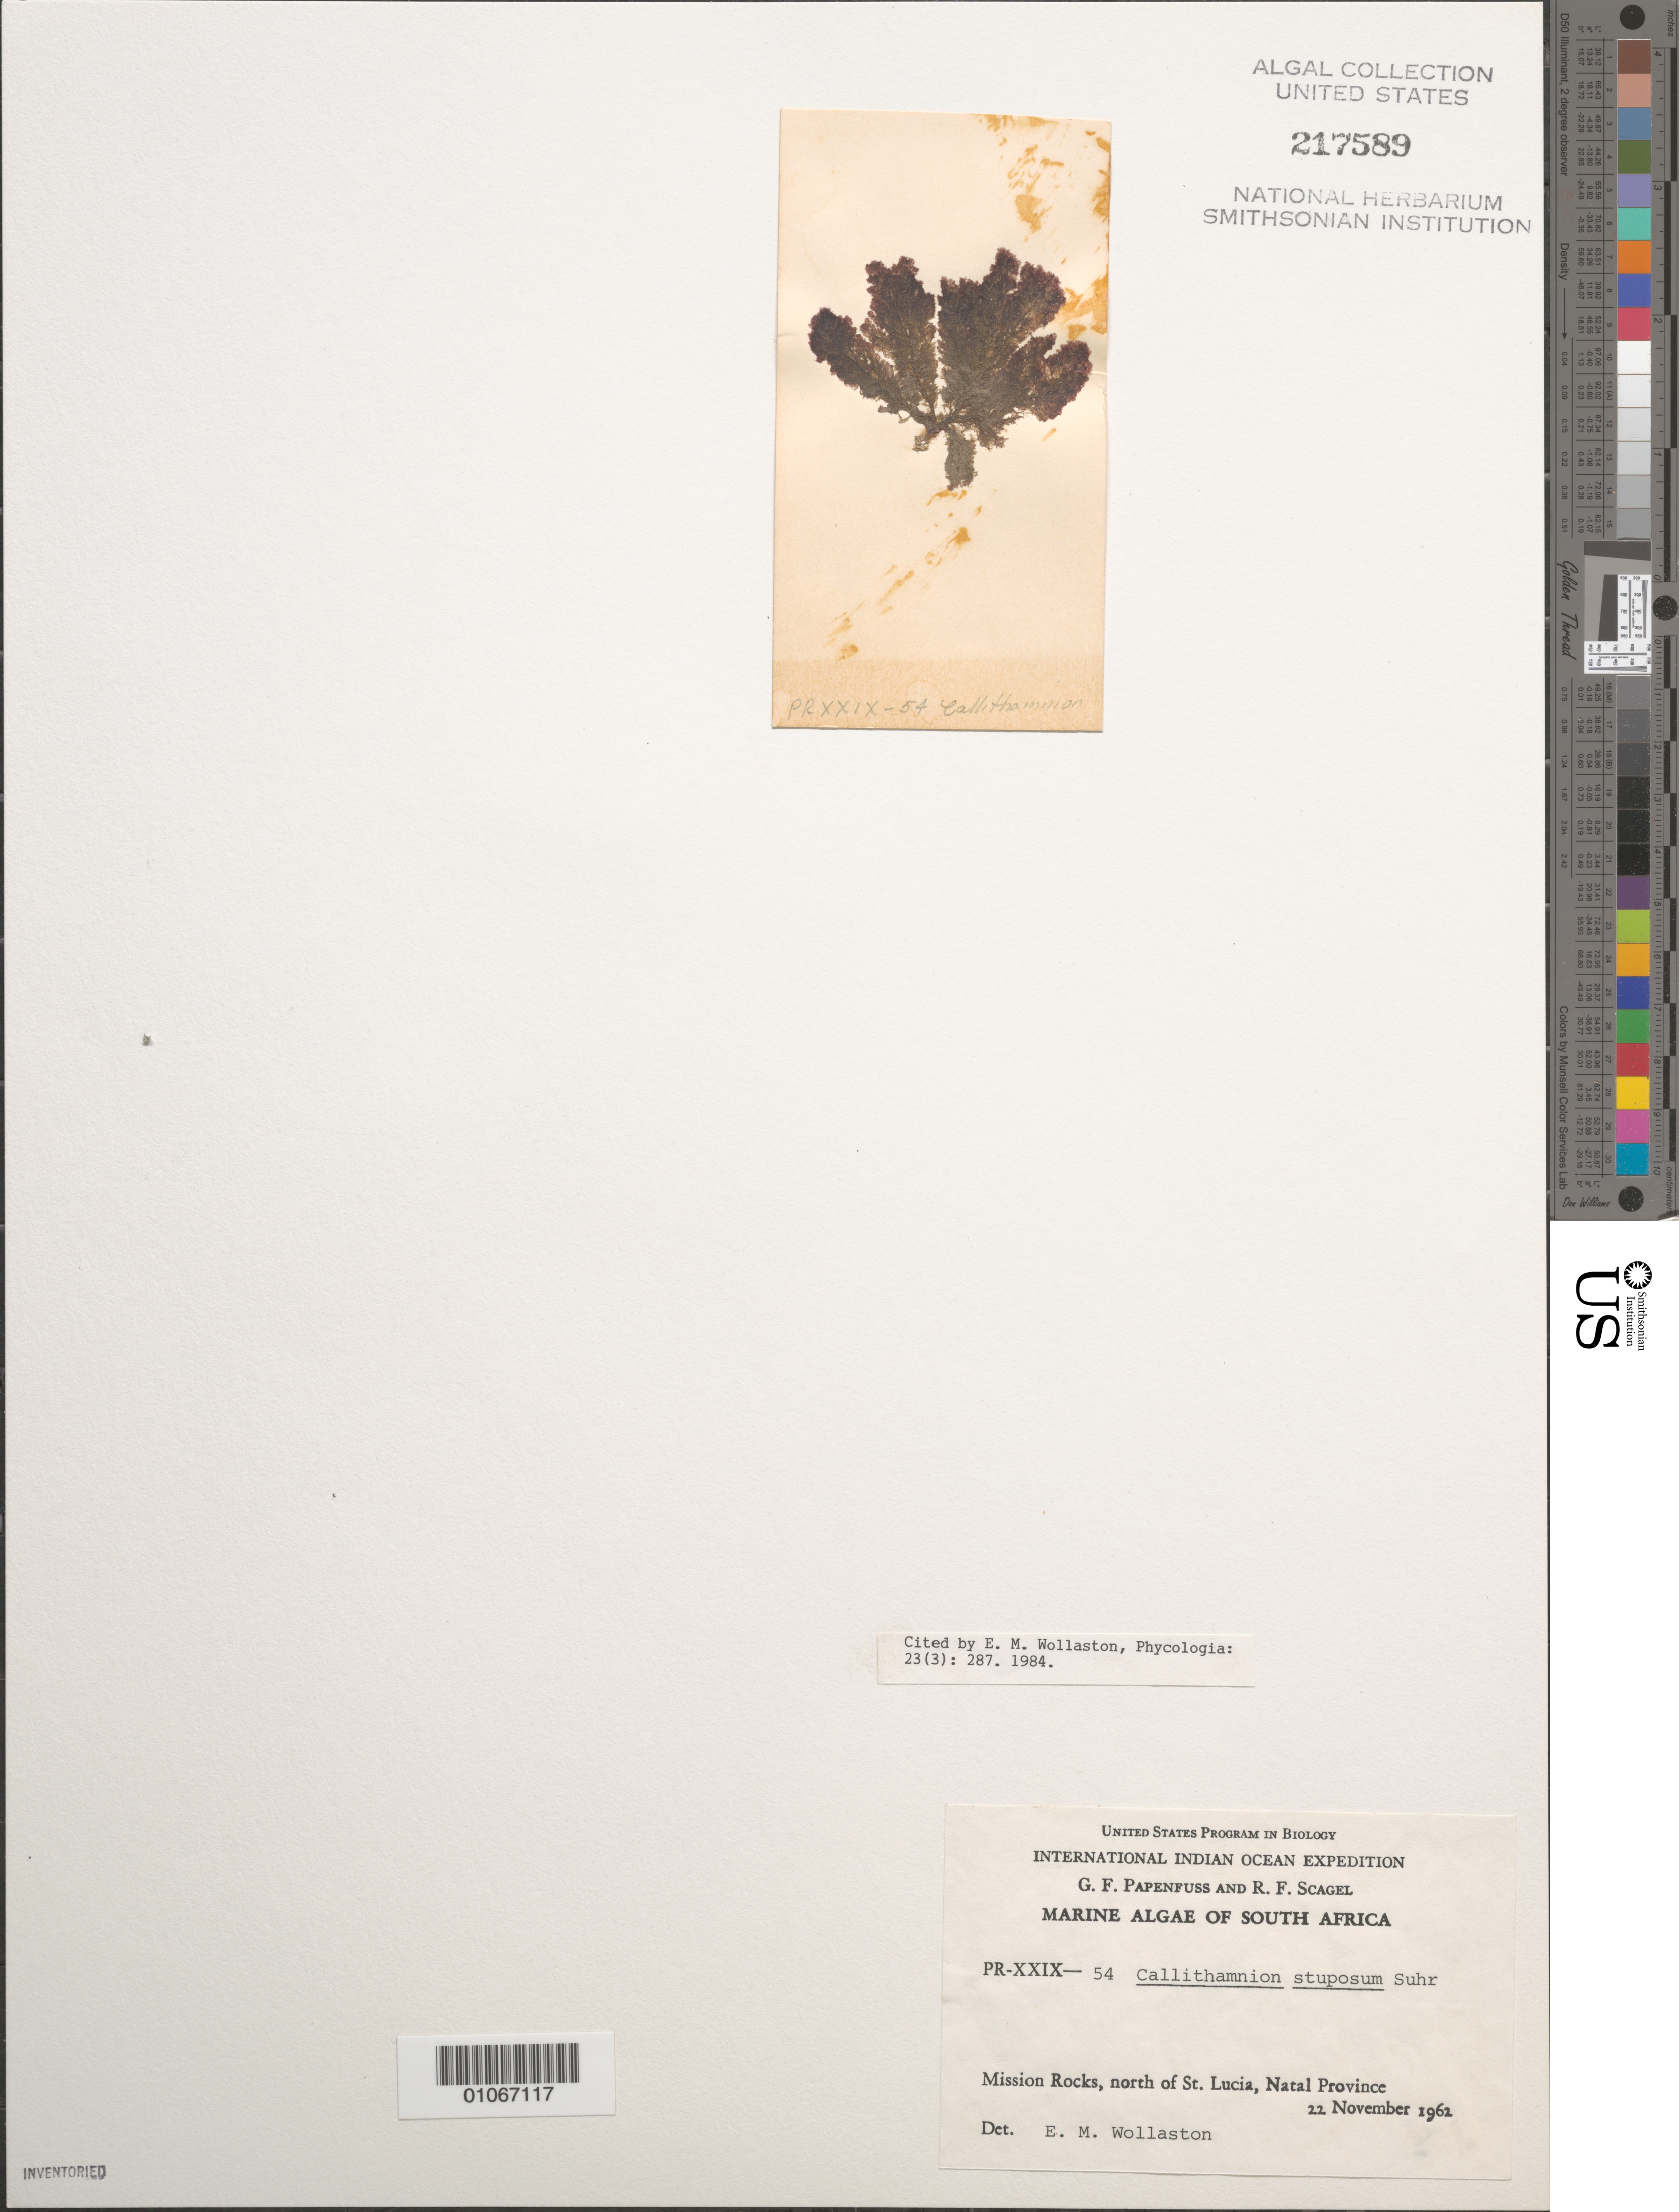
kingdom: Plantae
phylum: Rhodophyta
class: Florideophyceae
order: Ceramiales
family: Callithamniaceae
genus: Callithamnion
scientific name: Callithamnion stuposum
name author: Suhr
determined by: Wollaston, E. M.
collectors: G. Papenfuss & R. F. Scagel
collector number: PR-XXIX-54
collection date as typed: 22 Nov 1962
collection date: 1962-11-22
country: South Africa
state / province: KwaZulu-Natal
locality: Mission Rocks, north of St. Lucia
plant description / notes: International Indian Ocean Expedition, 1962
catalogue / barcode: US 217589